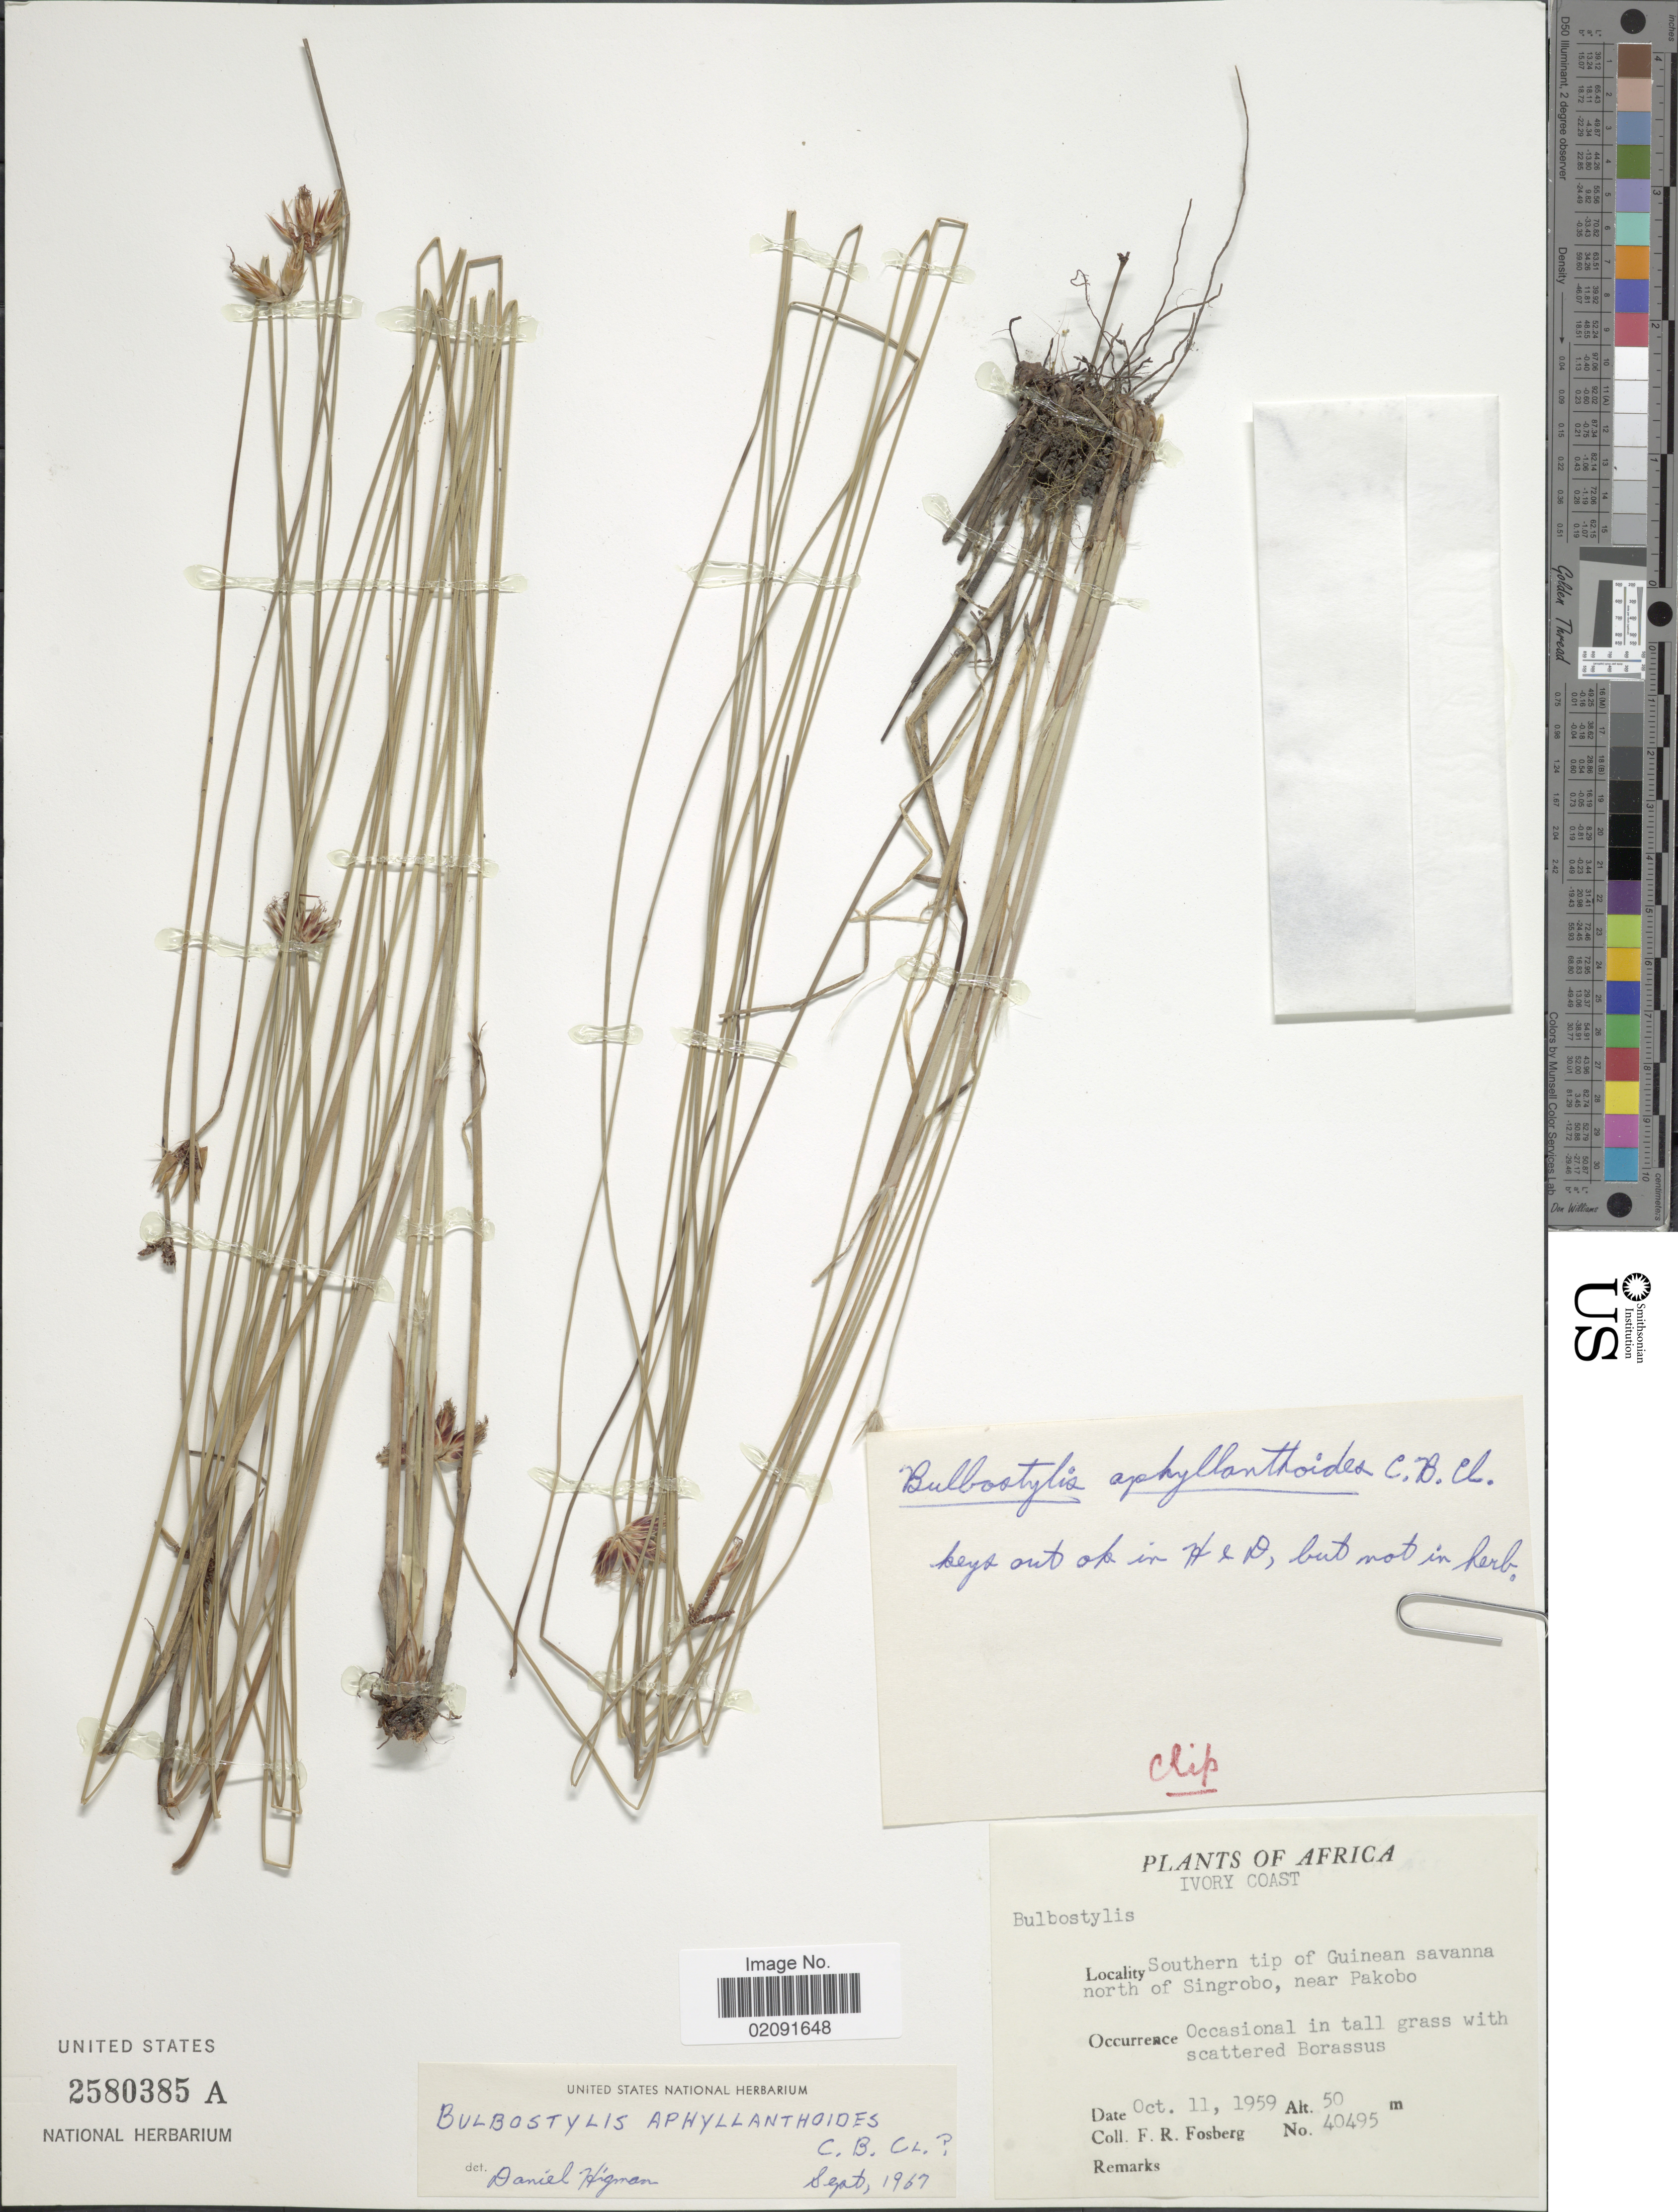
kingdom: Plantae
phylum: Tracheophyta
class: Liliopsida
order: Poales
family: Cyperaceae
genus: Bulbostylis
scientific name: Bulbostylis pilosa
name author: (Willd.) Cherm.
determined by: Strong, Mark T., (BOT), Smithsonian Institution - National Museum of Natural History (UNITED STATES)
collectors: F. R. Fosberg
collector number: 40495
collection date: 1959-10-11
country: Ivory Coast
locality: Southern tip of Guinean savanna north of Singrobo, near Pakobo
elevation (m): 50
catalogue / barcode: US 2580385A